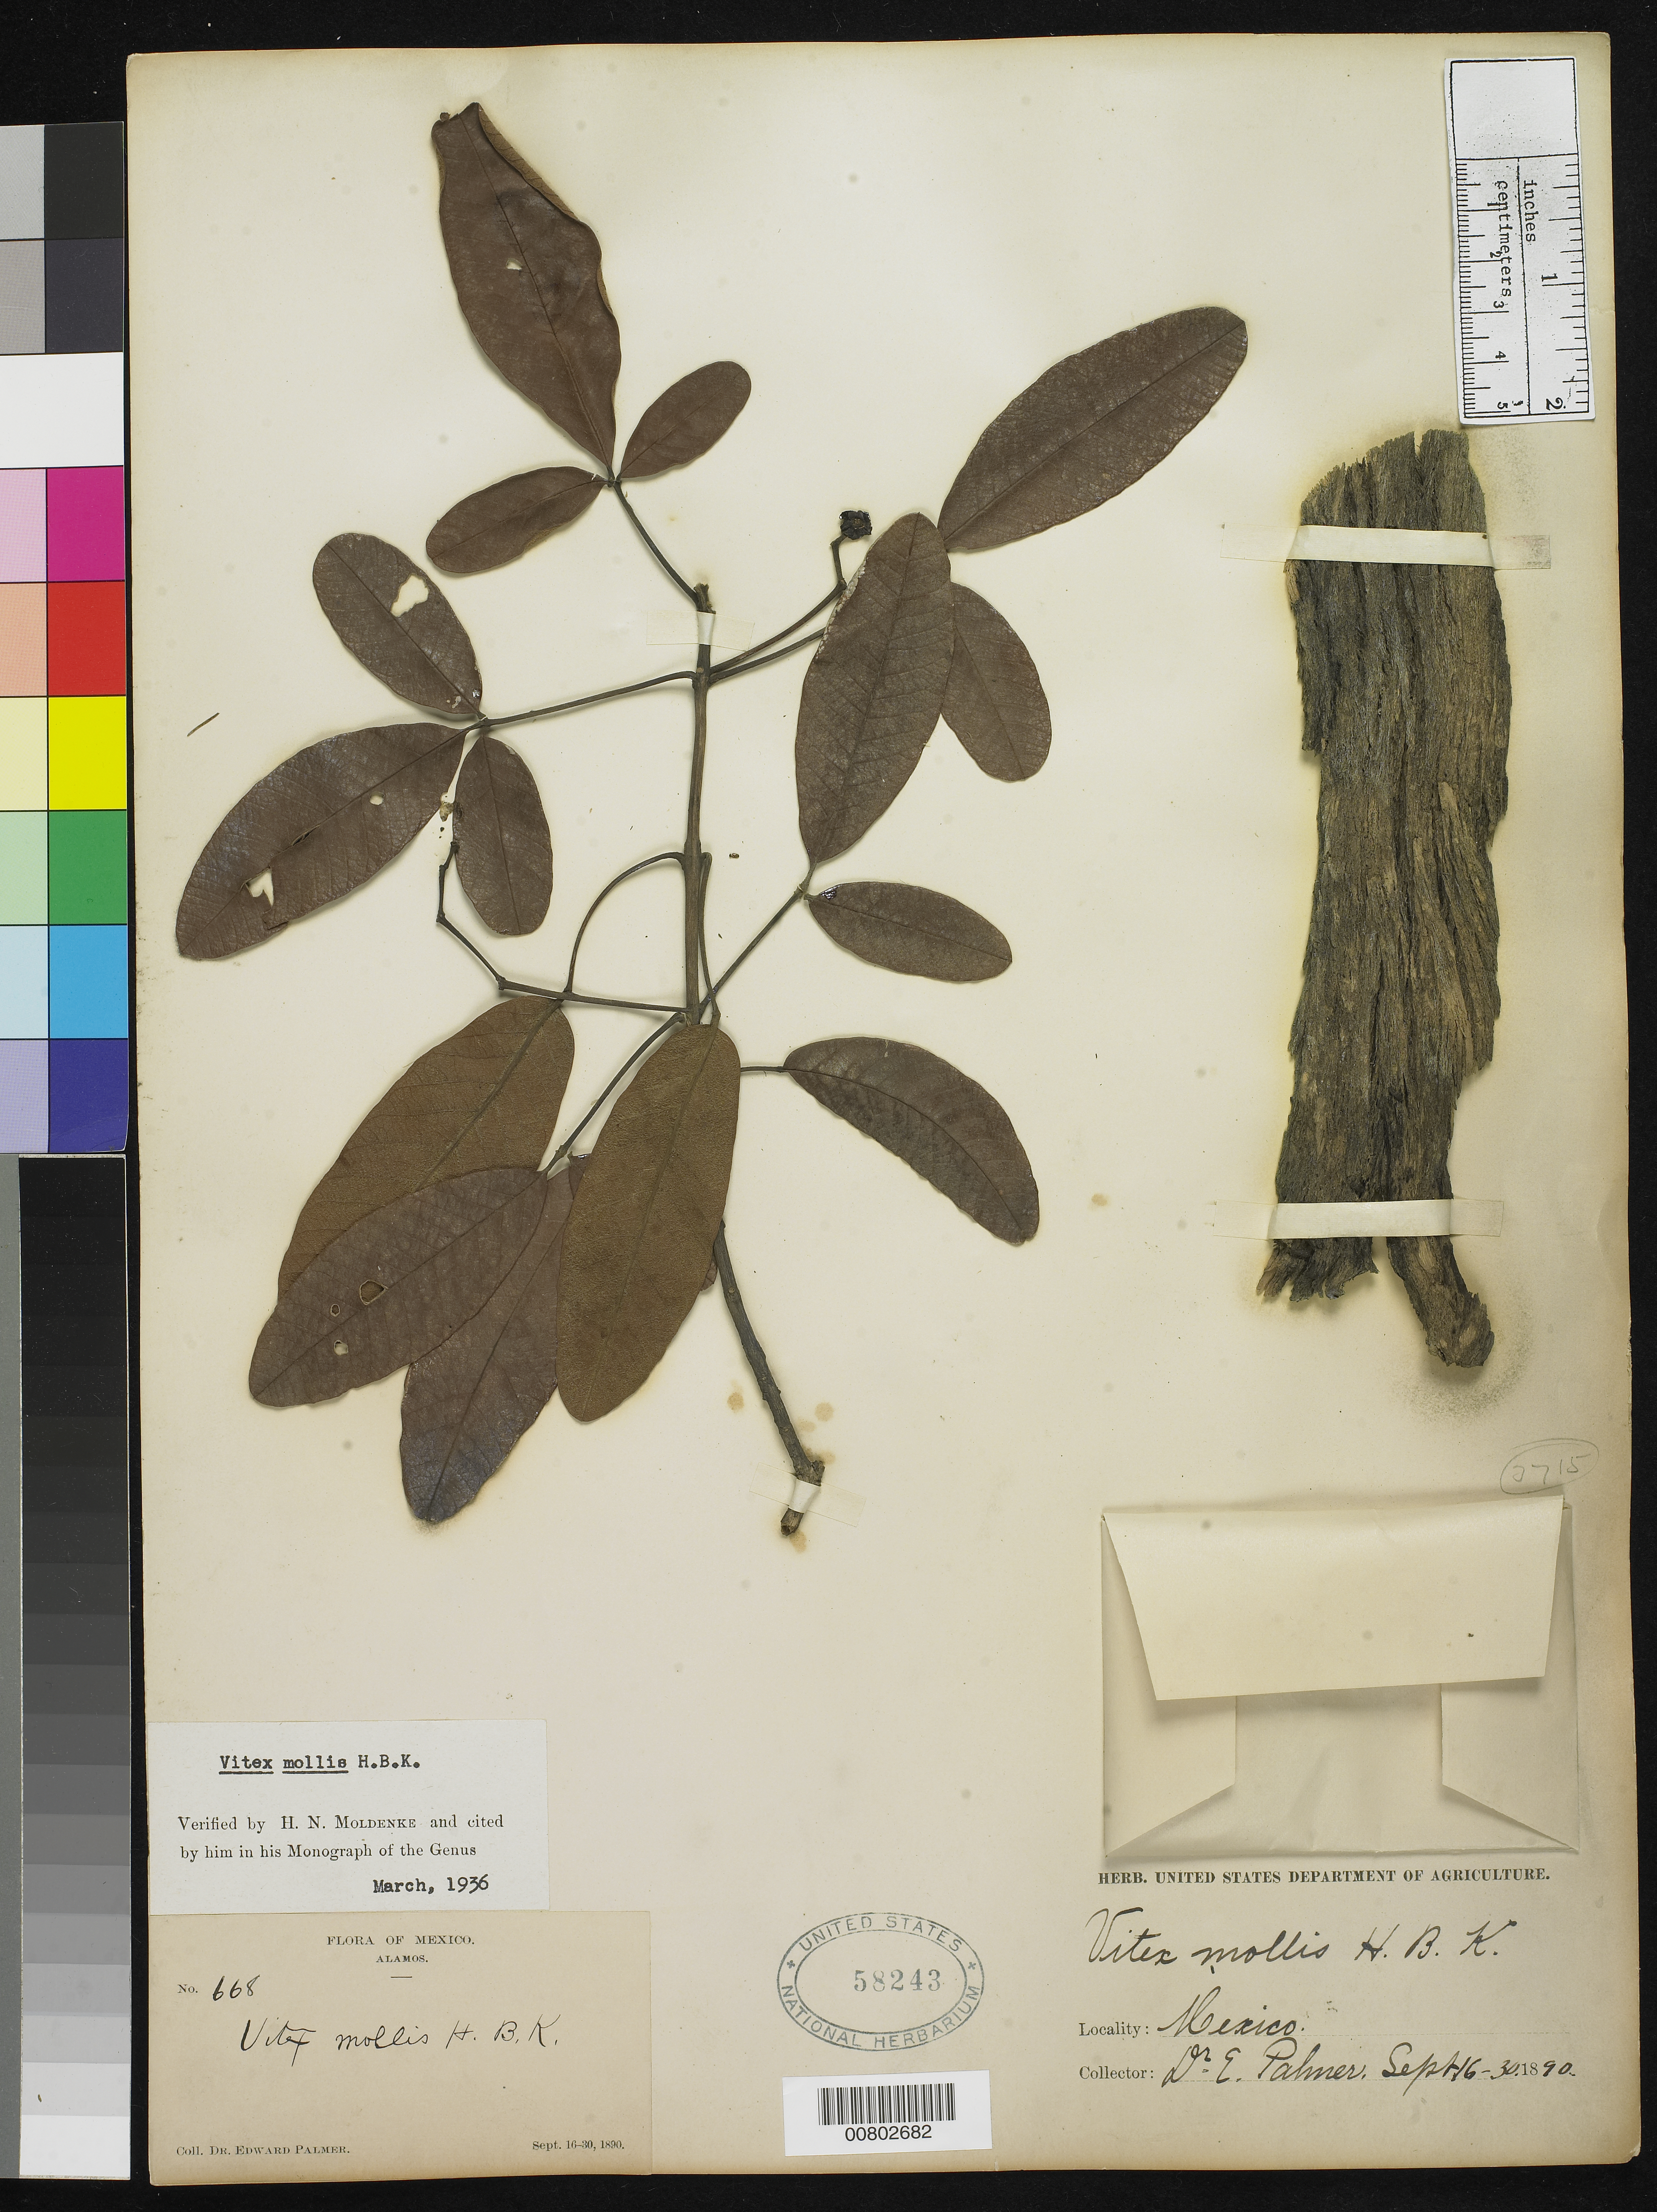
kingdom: Plantae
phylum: Tracheophyta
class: Magnoliopsida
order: Lamiales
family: Lamiaceae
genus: Vitex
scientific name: Vitex mollis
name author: Kunth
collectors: E. Palmer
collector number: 668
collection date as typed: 16 Sep 1890 to 30 Sep 1890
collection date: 1890-09-16/1890-09-30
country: Mexico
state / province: Sonora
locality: Alamos, Sonora.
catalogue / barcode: US 58243